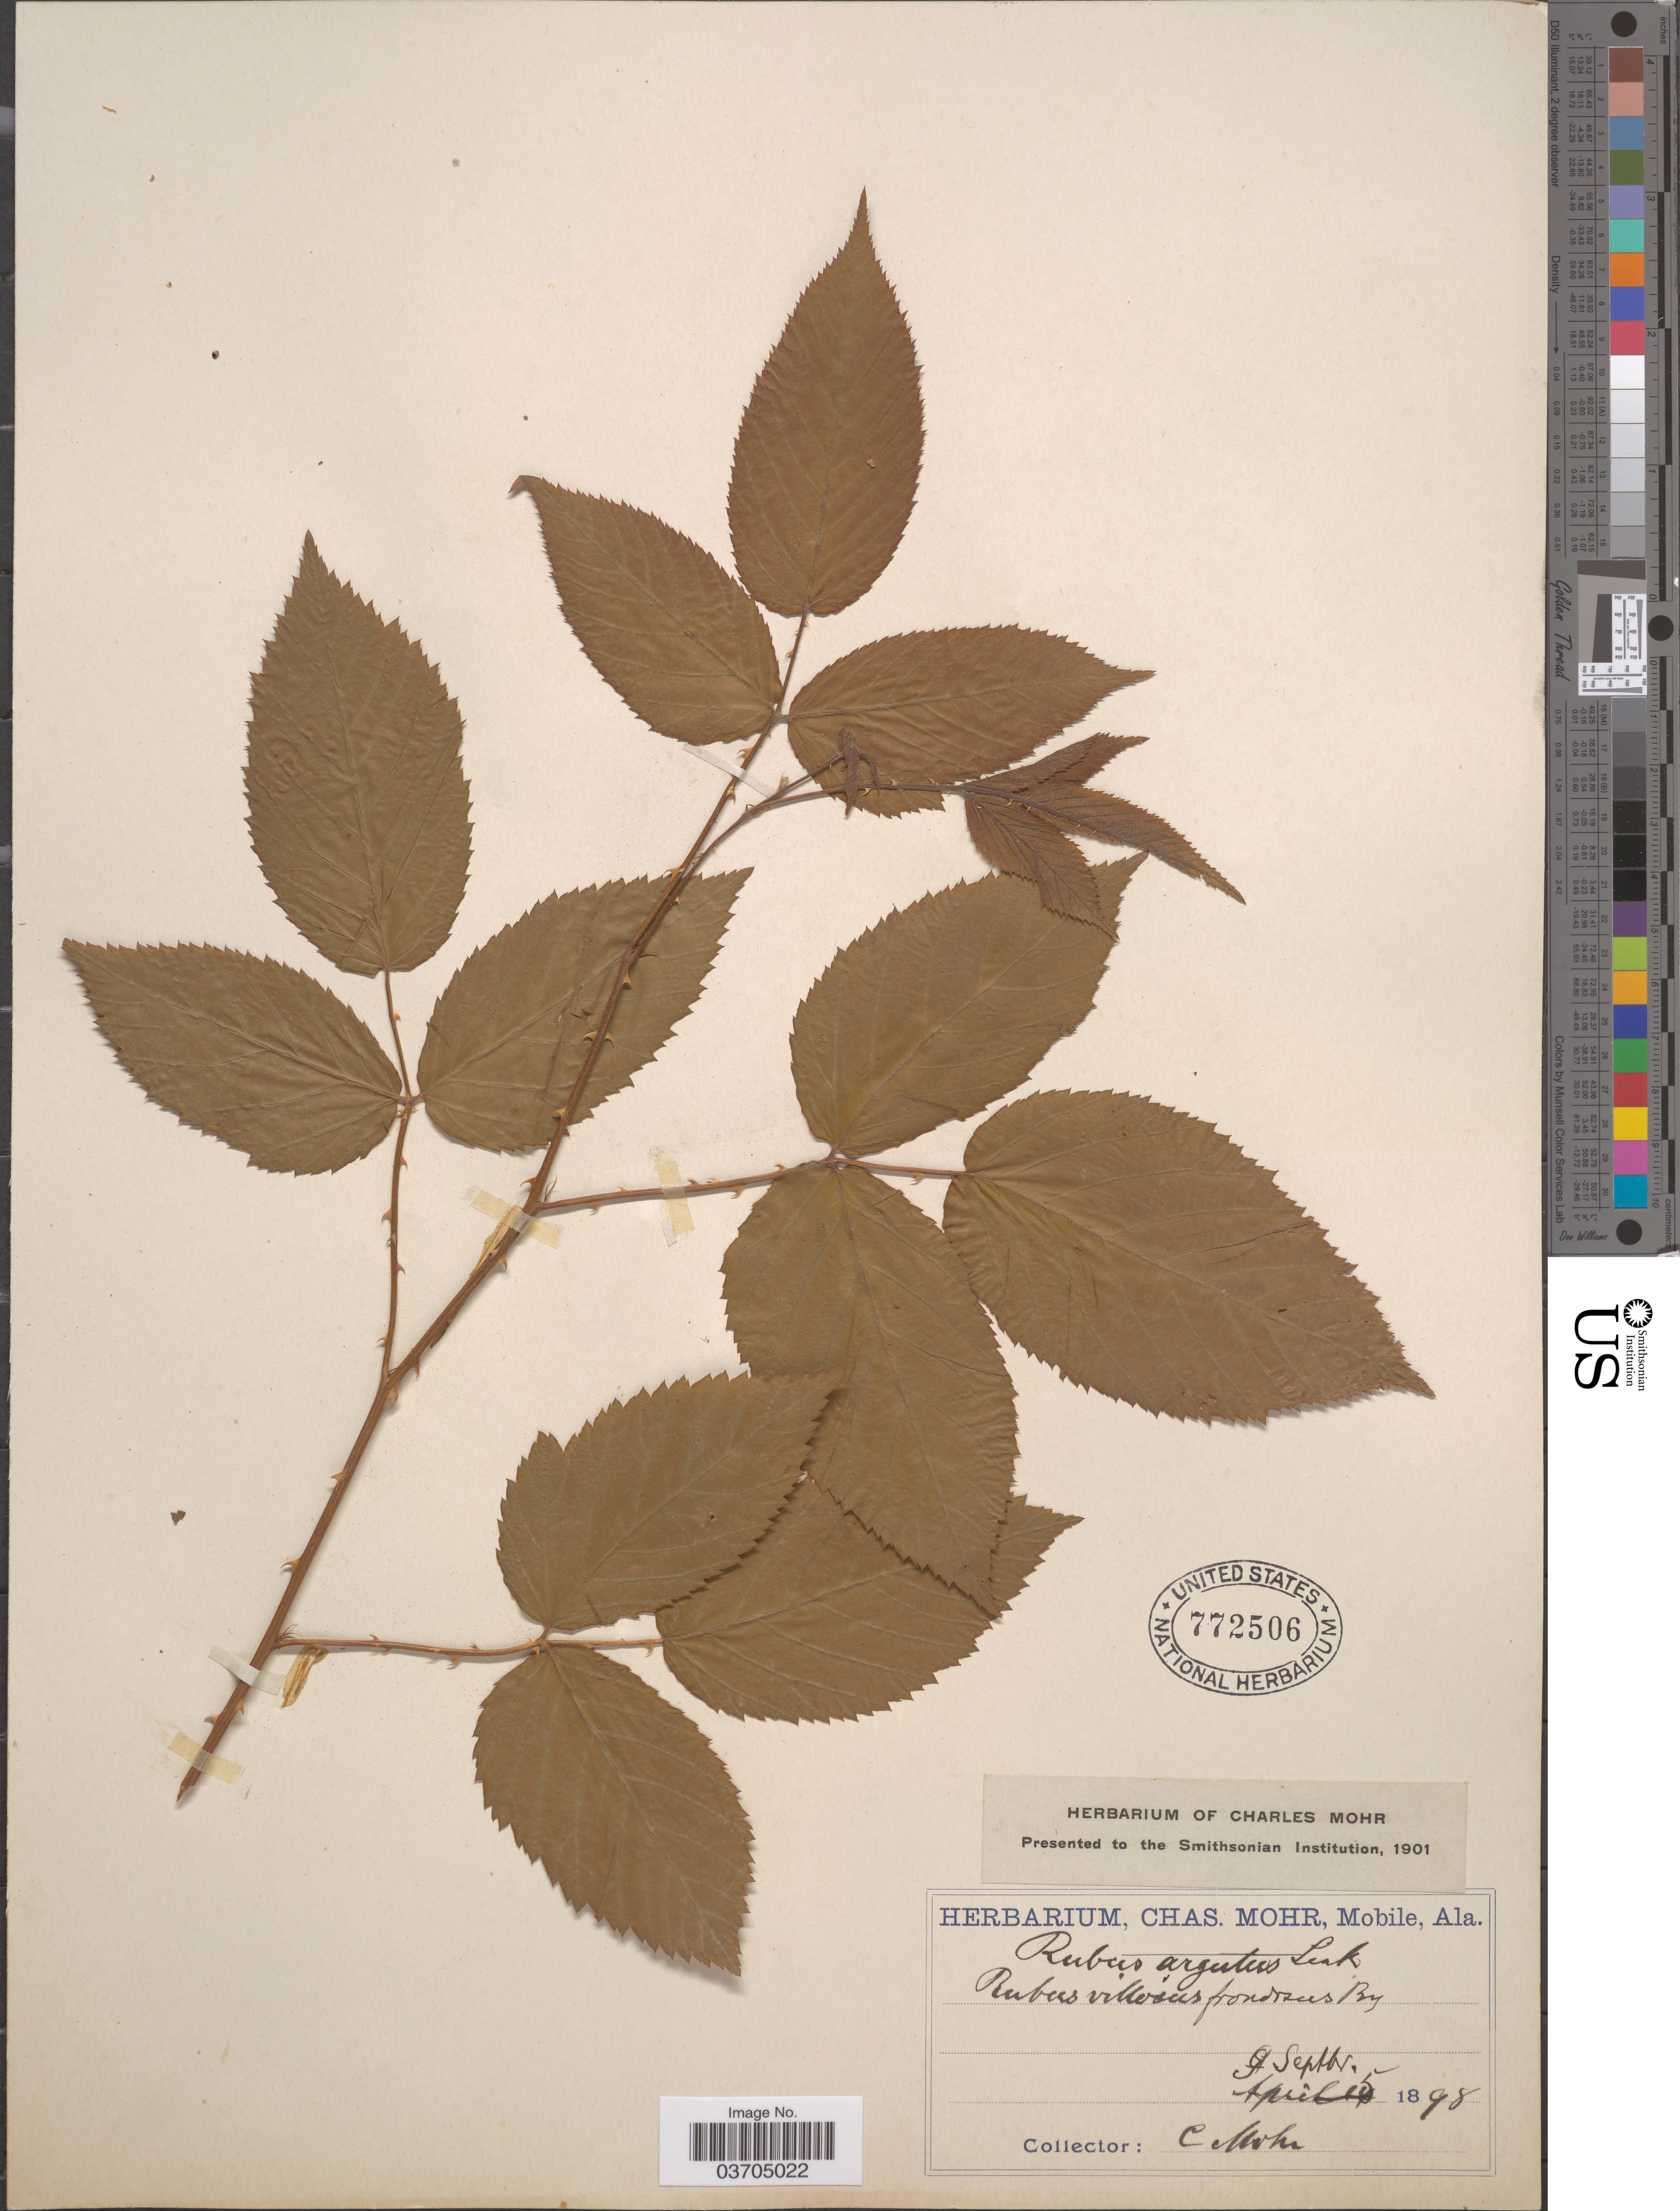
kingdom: Plantae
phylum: Tracheophyta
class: Magnoliopsida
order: Rosales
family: Rosaceae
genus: Rubus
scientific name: Rubus floridus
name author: Tratt.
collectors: Mohr, C. T. (herbarium)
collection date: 1898-09-09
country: United States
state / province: Alabama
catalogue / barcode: US 772506